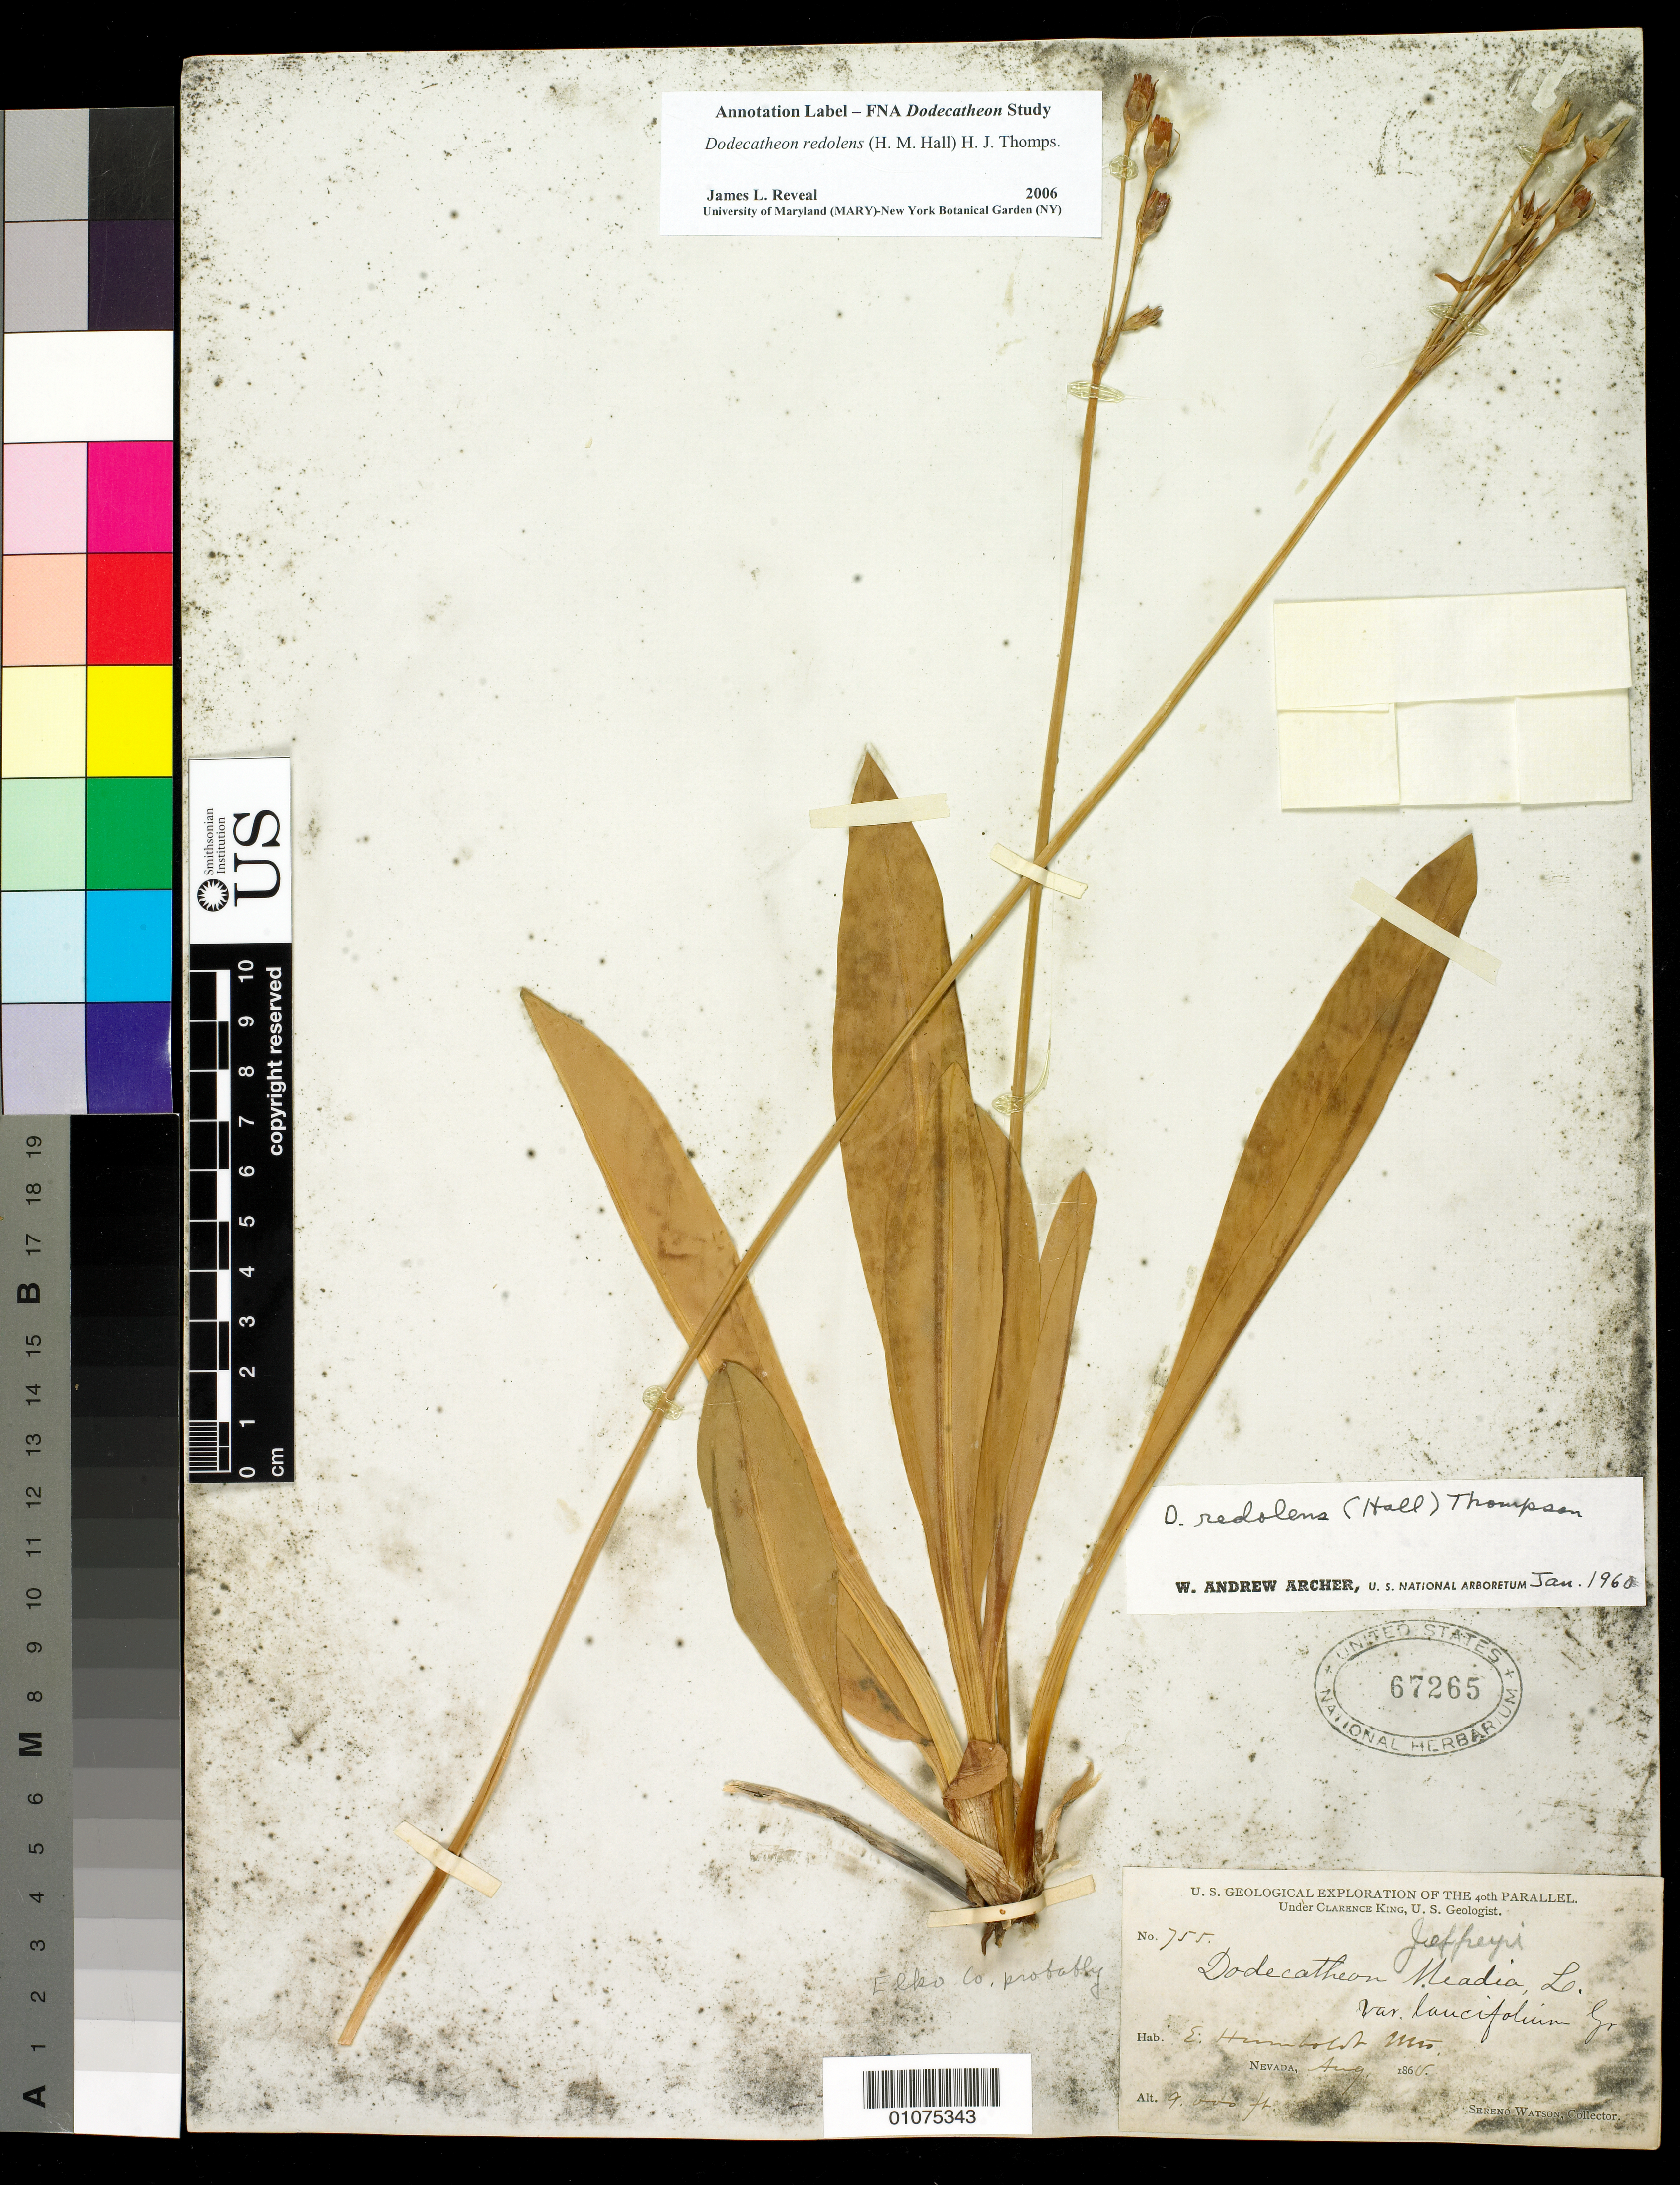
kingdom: Plantae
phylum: Tracheophyta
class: Magnoliopsida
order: Ericales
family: Primulaceae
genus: Dodecatheon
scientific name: Dodecatheon redolens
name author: (H.M. Hall) H.J. Thomps.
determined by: Reveal, J. L.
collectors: S. Watson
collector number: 755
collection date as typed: Aug 1868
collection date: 1868-08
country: United States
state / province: Nevada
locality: E. Humboldt Mts.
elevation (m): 2743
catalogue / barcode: US 67265